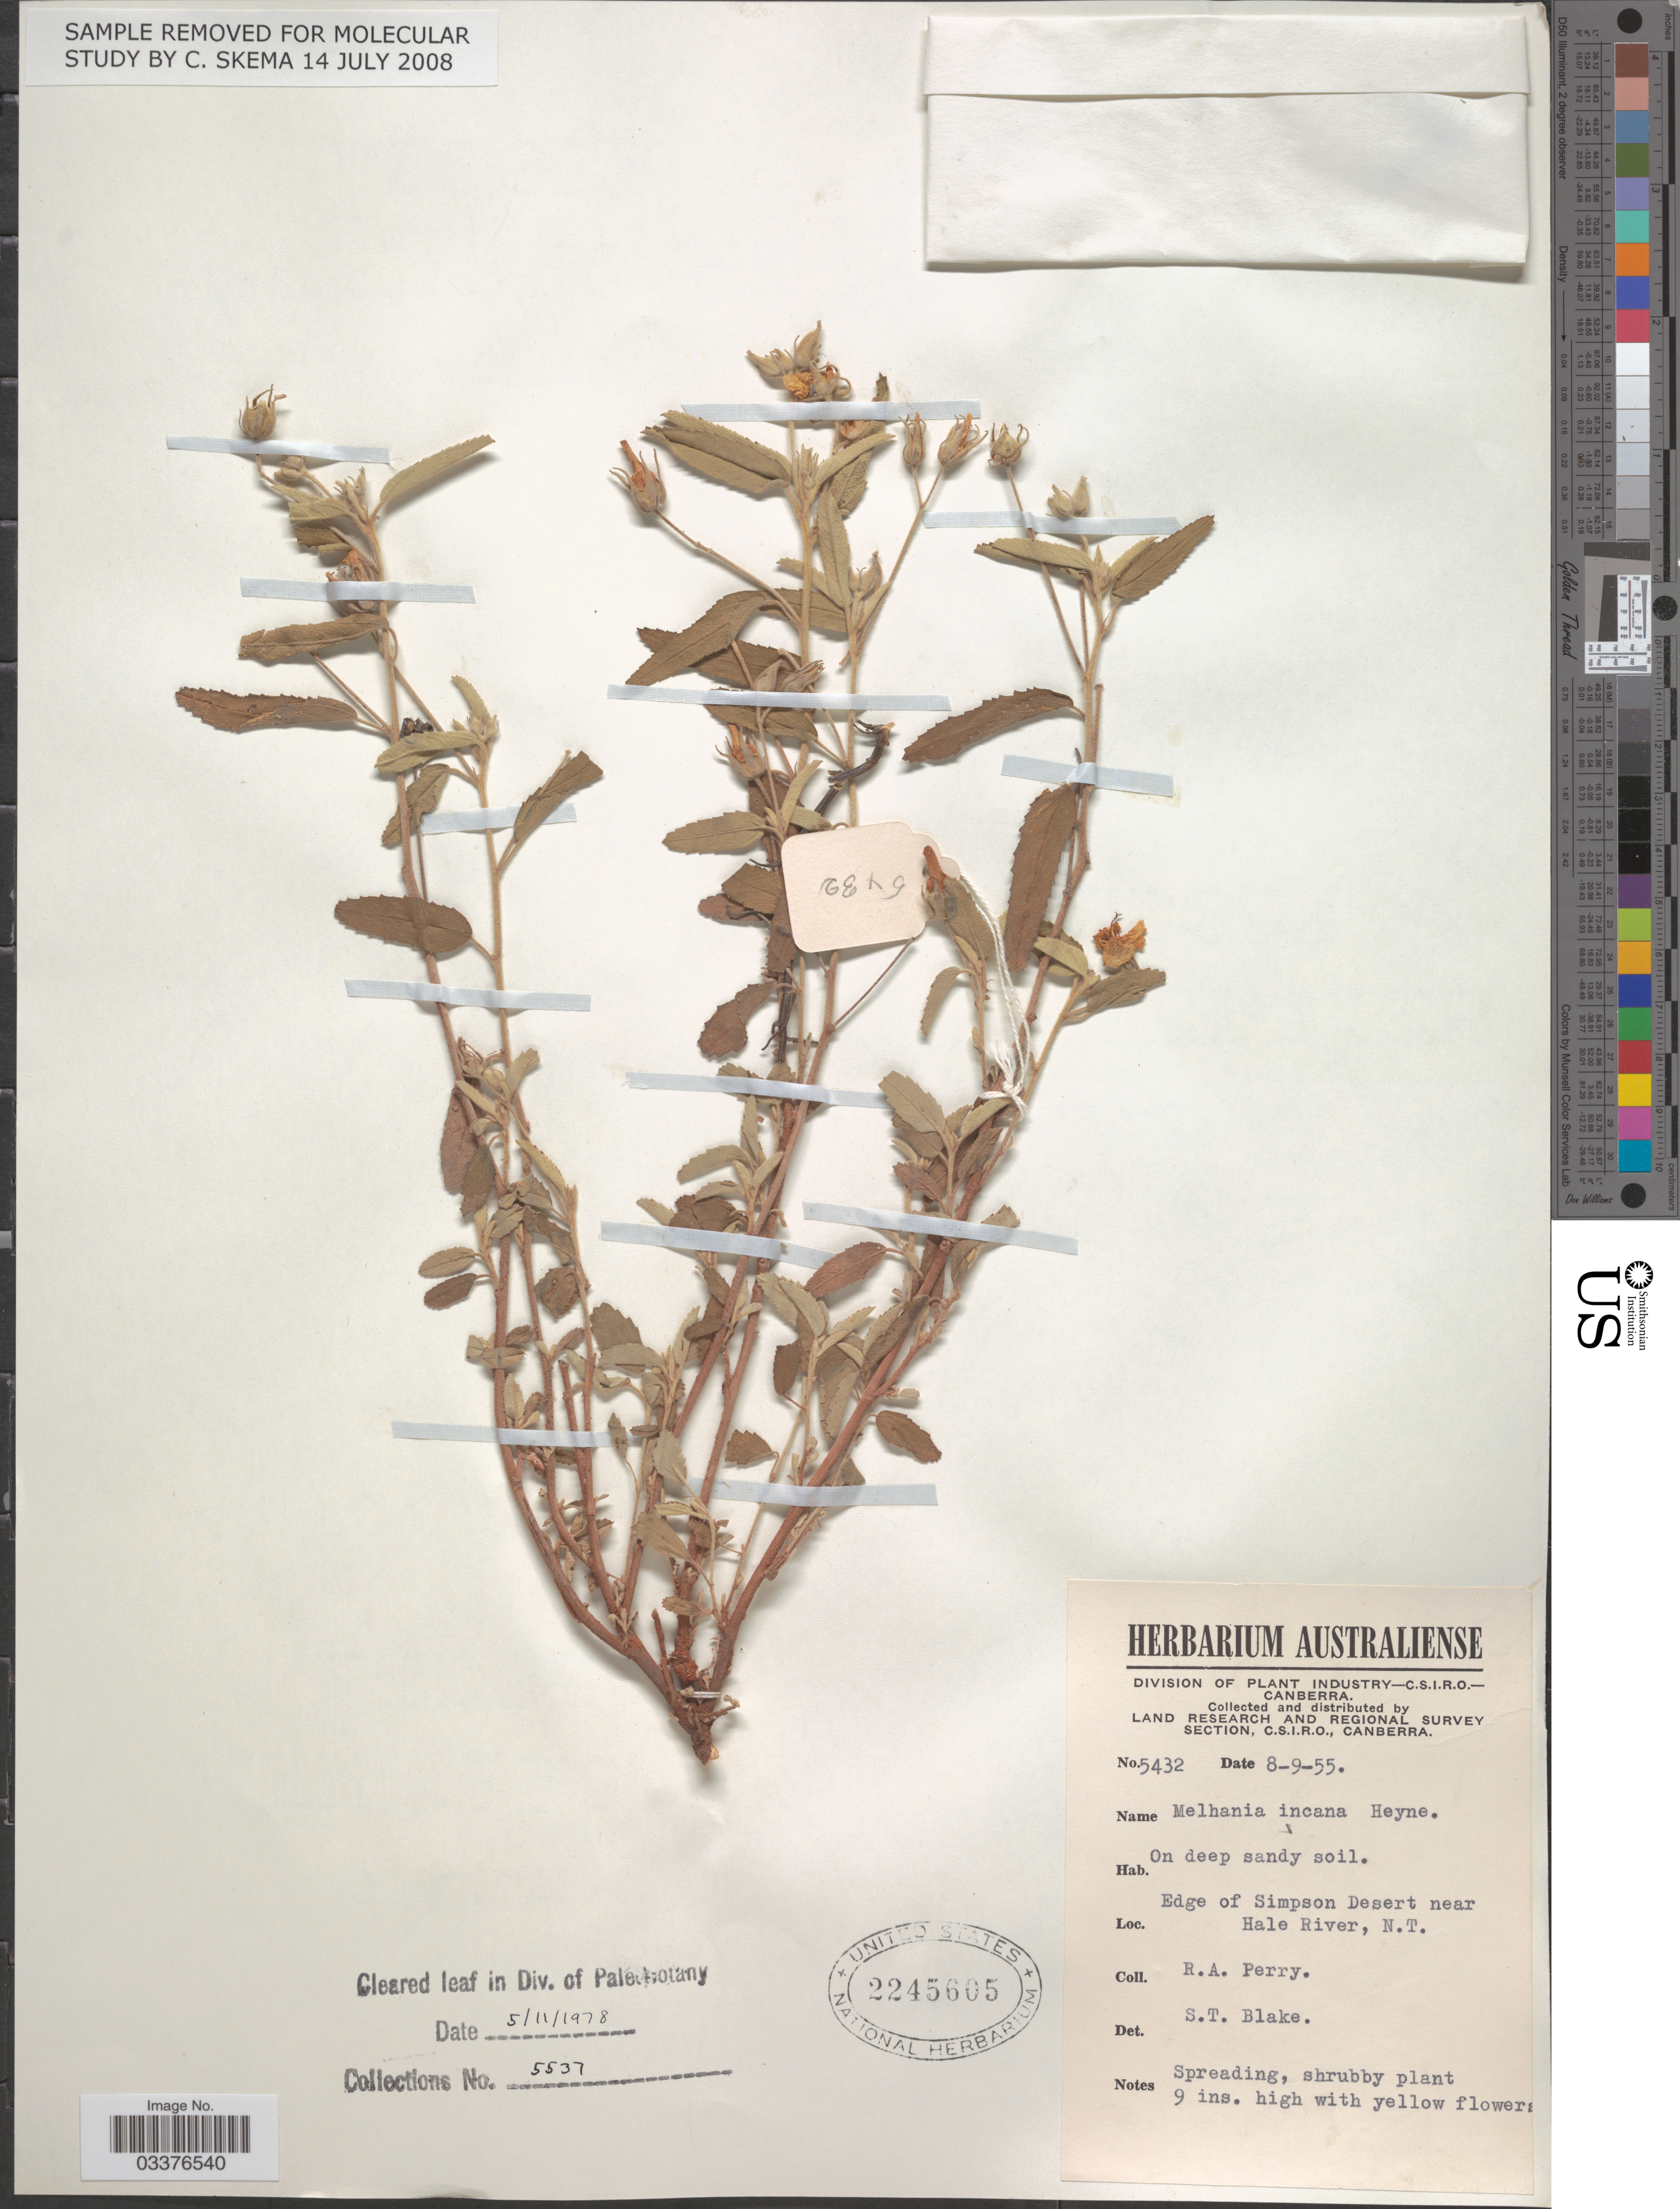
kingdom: Plantae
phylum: Tracheophyta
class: Magnoliopsida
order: Malvales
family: Malvaceae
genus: Melhania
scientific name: Melhania incana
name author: B. Heyne & Wall.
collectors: Perry, R. A.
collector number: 5432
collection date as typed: Transcribed d/m/y: 8/9/55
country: Australia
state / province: Northern Territory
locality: Edge of Simpson Desert near Hale River.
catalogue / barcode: US 2245605